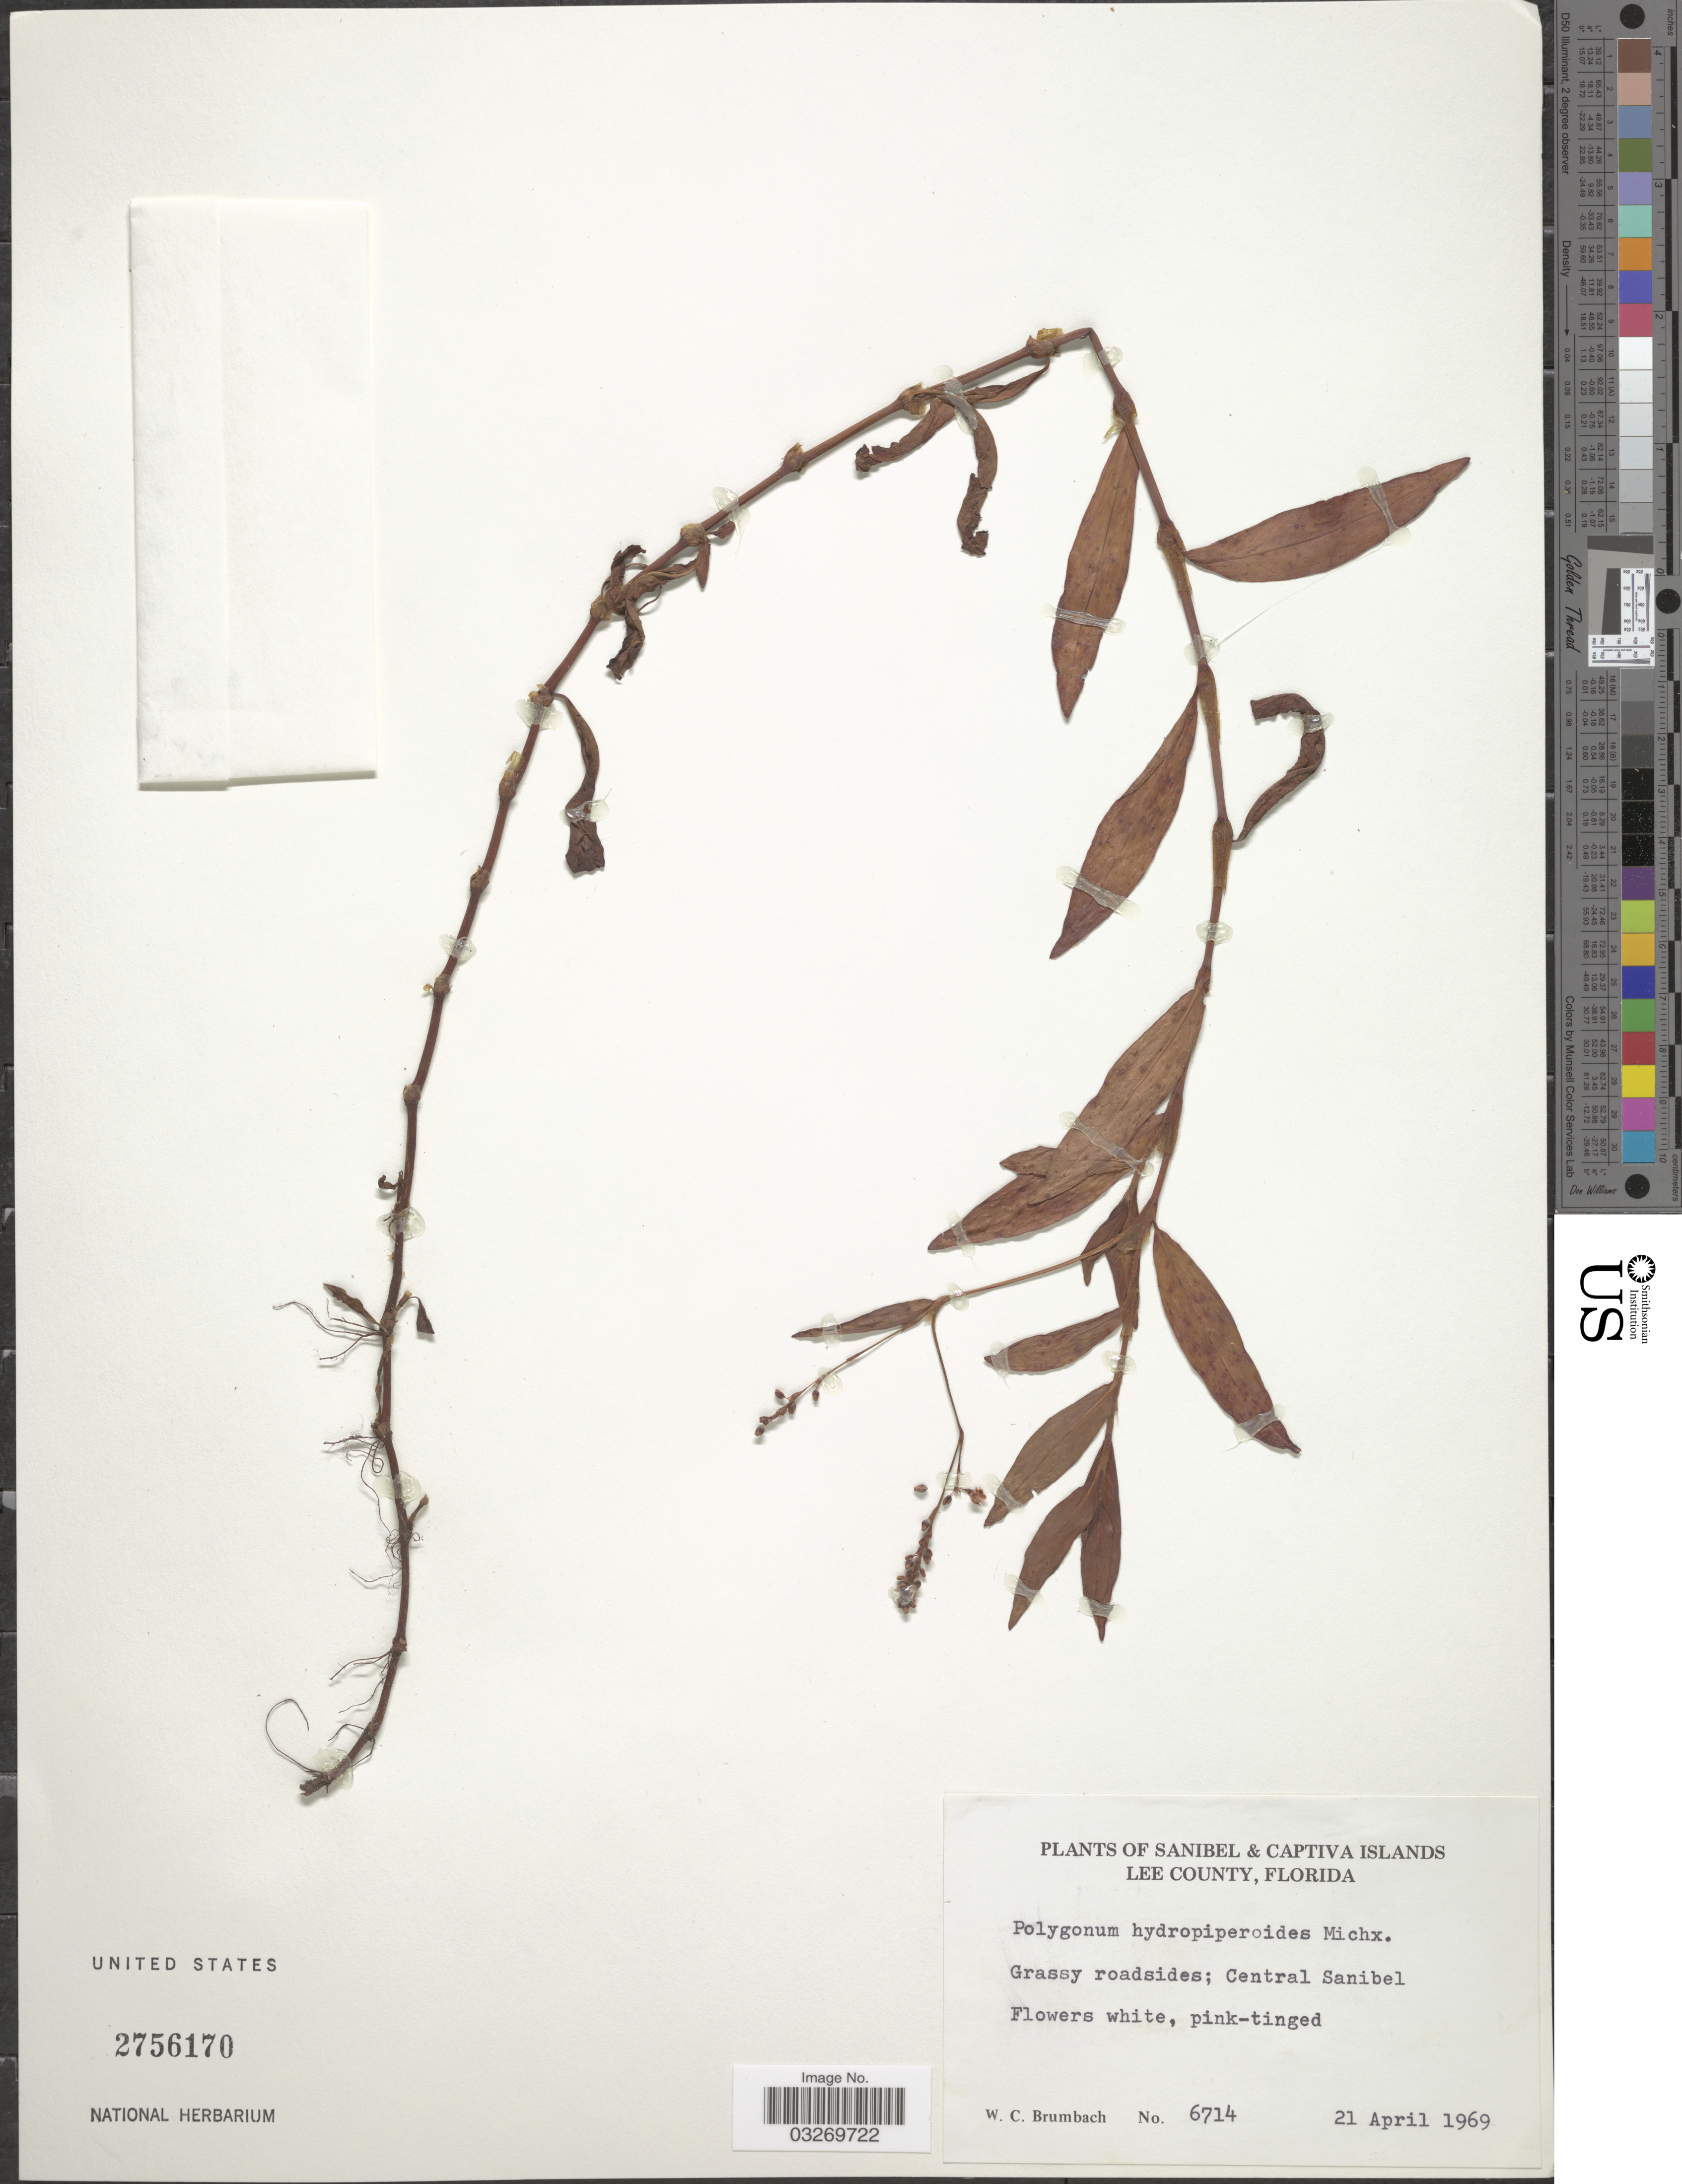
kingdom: Plantae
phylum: Tracheophyta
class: Magnoliopsida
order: Caryophyllales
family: Polygonaceae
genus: Polygonum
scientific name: Polygonum hydropiperoides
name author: Michx.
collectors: W. C. Brumbach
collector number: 6714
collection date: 1969-04-21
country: United States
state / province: Florida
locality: Sanibel & Captiva Islands. Lee County. Grassy roadsides; Central Sanibel.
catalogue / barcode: US 2756170